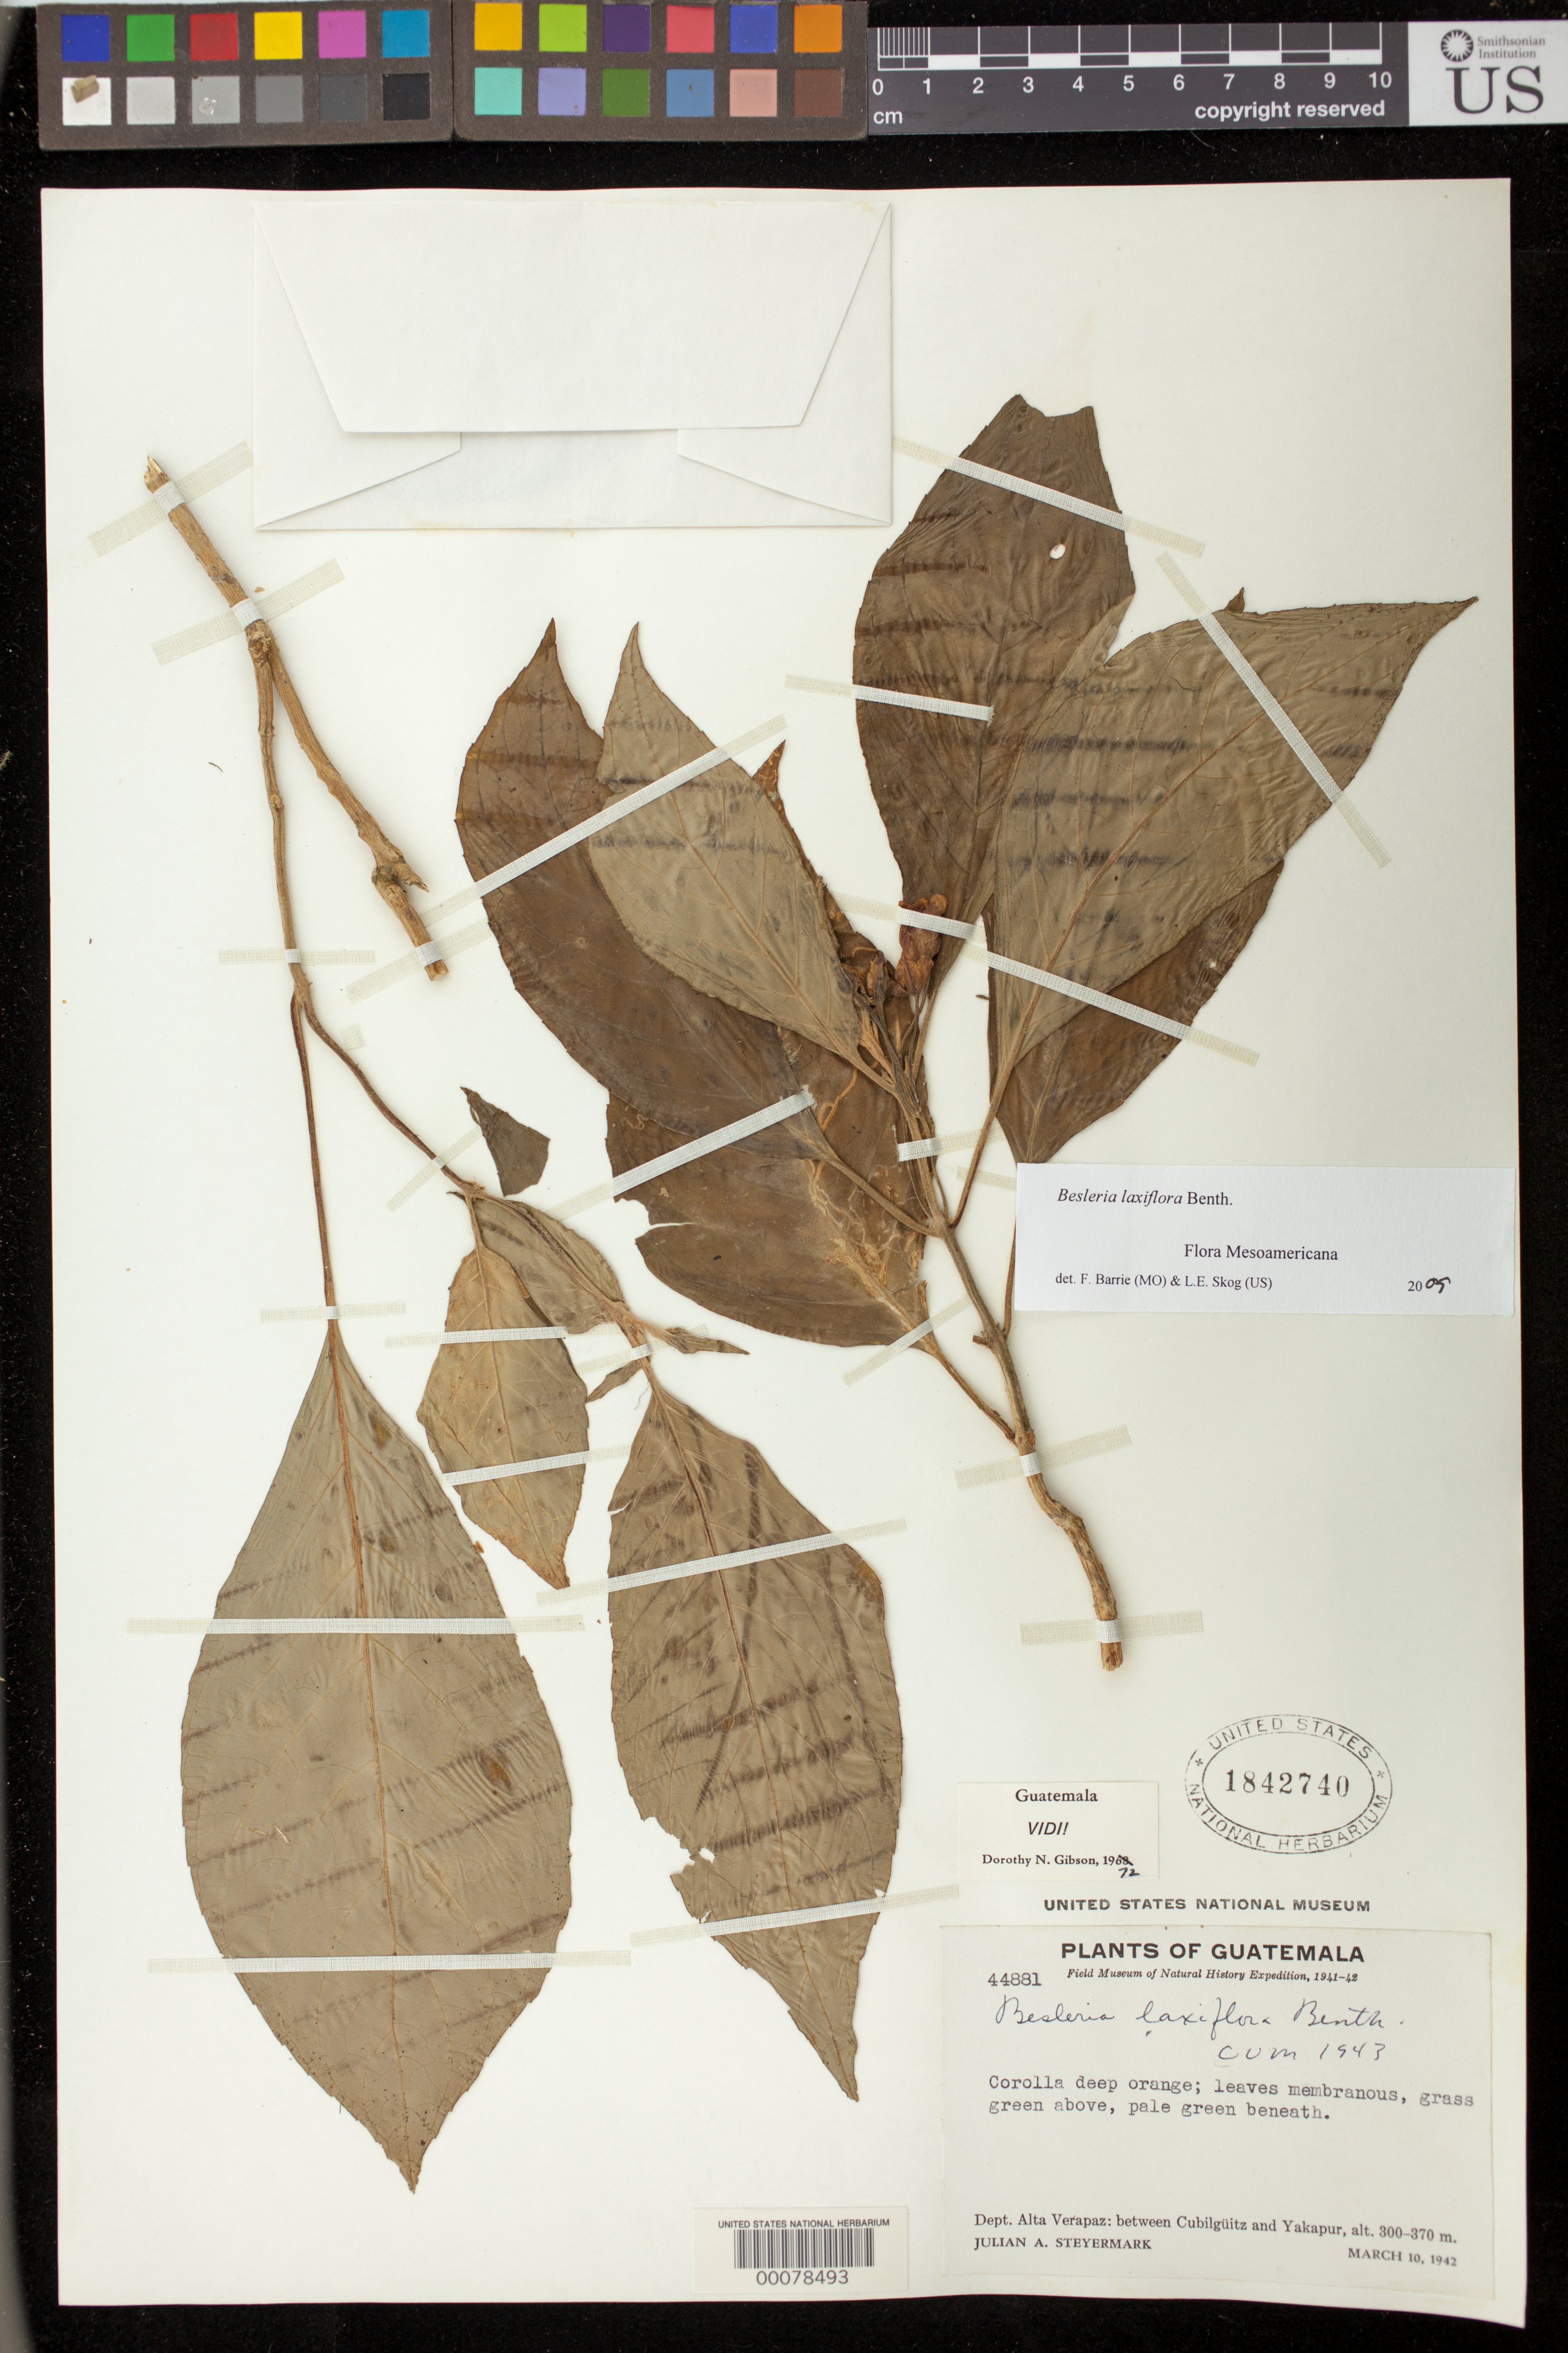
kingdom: Plantae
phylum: Tracheophyta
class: Magnoliopsida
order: Lamiales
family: Gesneriaceae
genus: Besleria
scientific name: Besleria laxiflora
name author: Benth.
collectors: J. Steyermark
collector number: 44881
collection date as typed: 10 Mar 1942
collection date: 1942-03-10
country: Guatemala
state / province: Alta Verapaz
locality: Between Cubilguitz and Yakapur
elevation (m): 300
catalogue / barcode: US 1842740